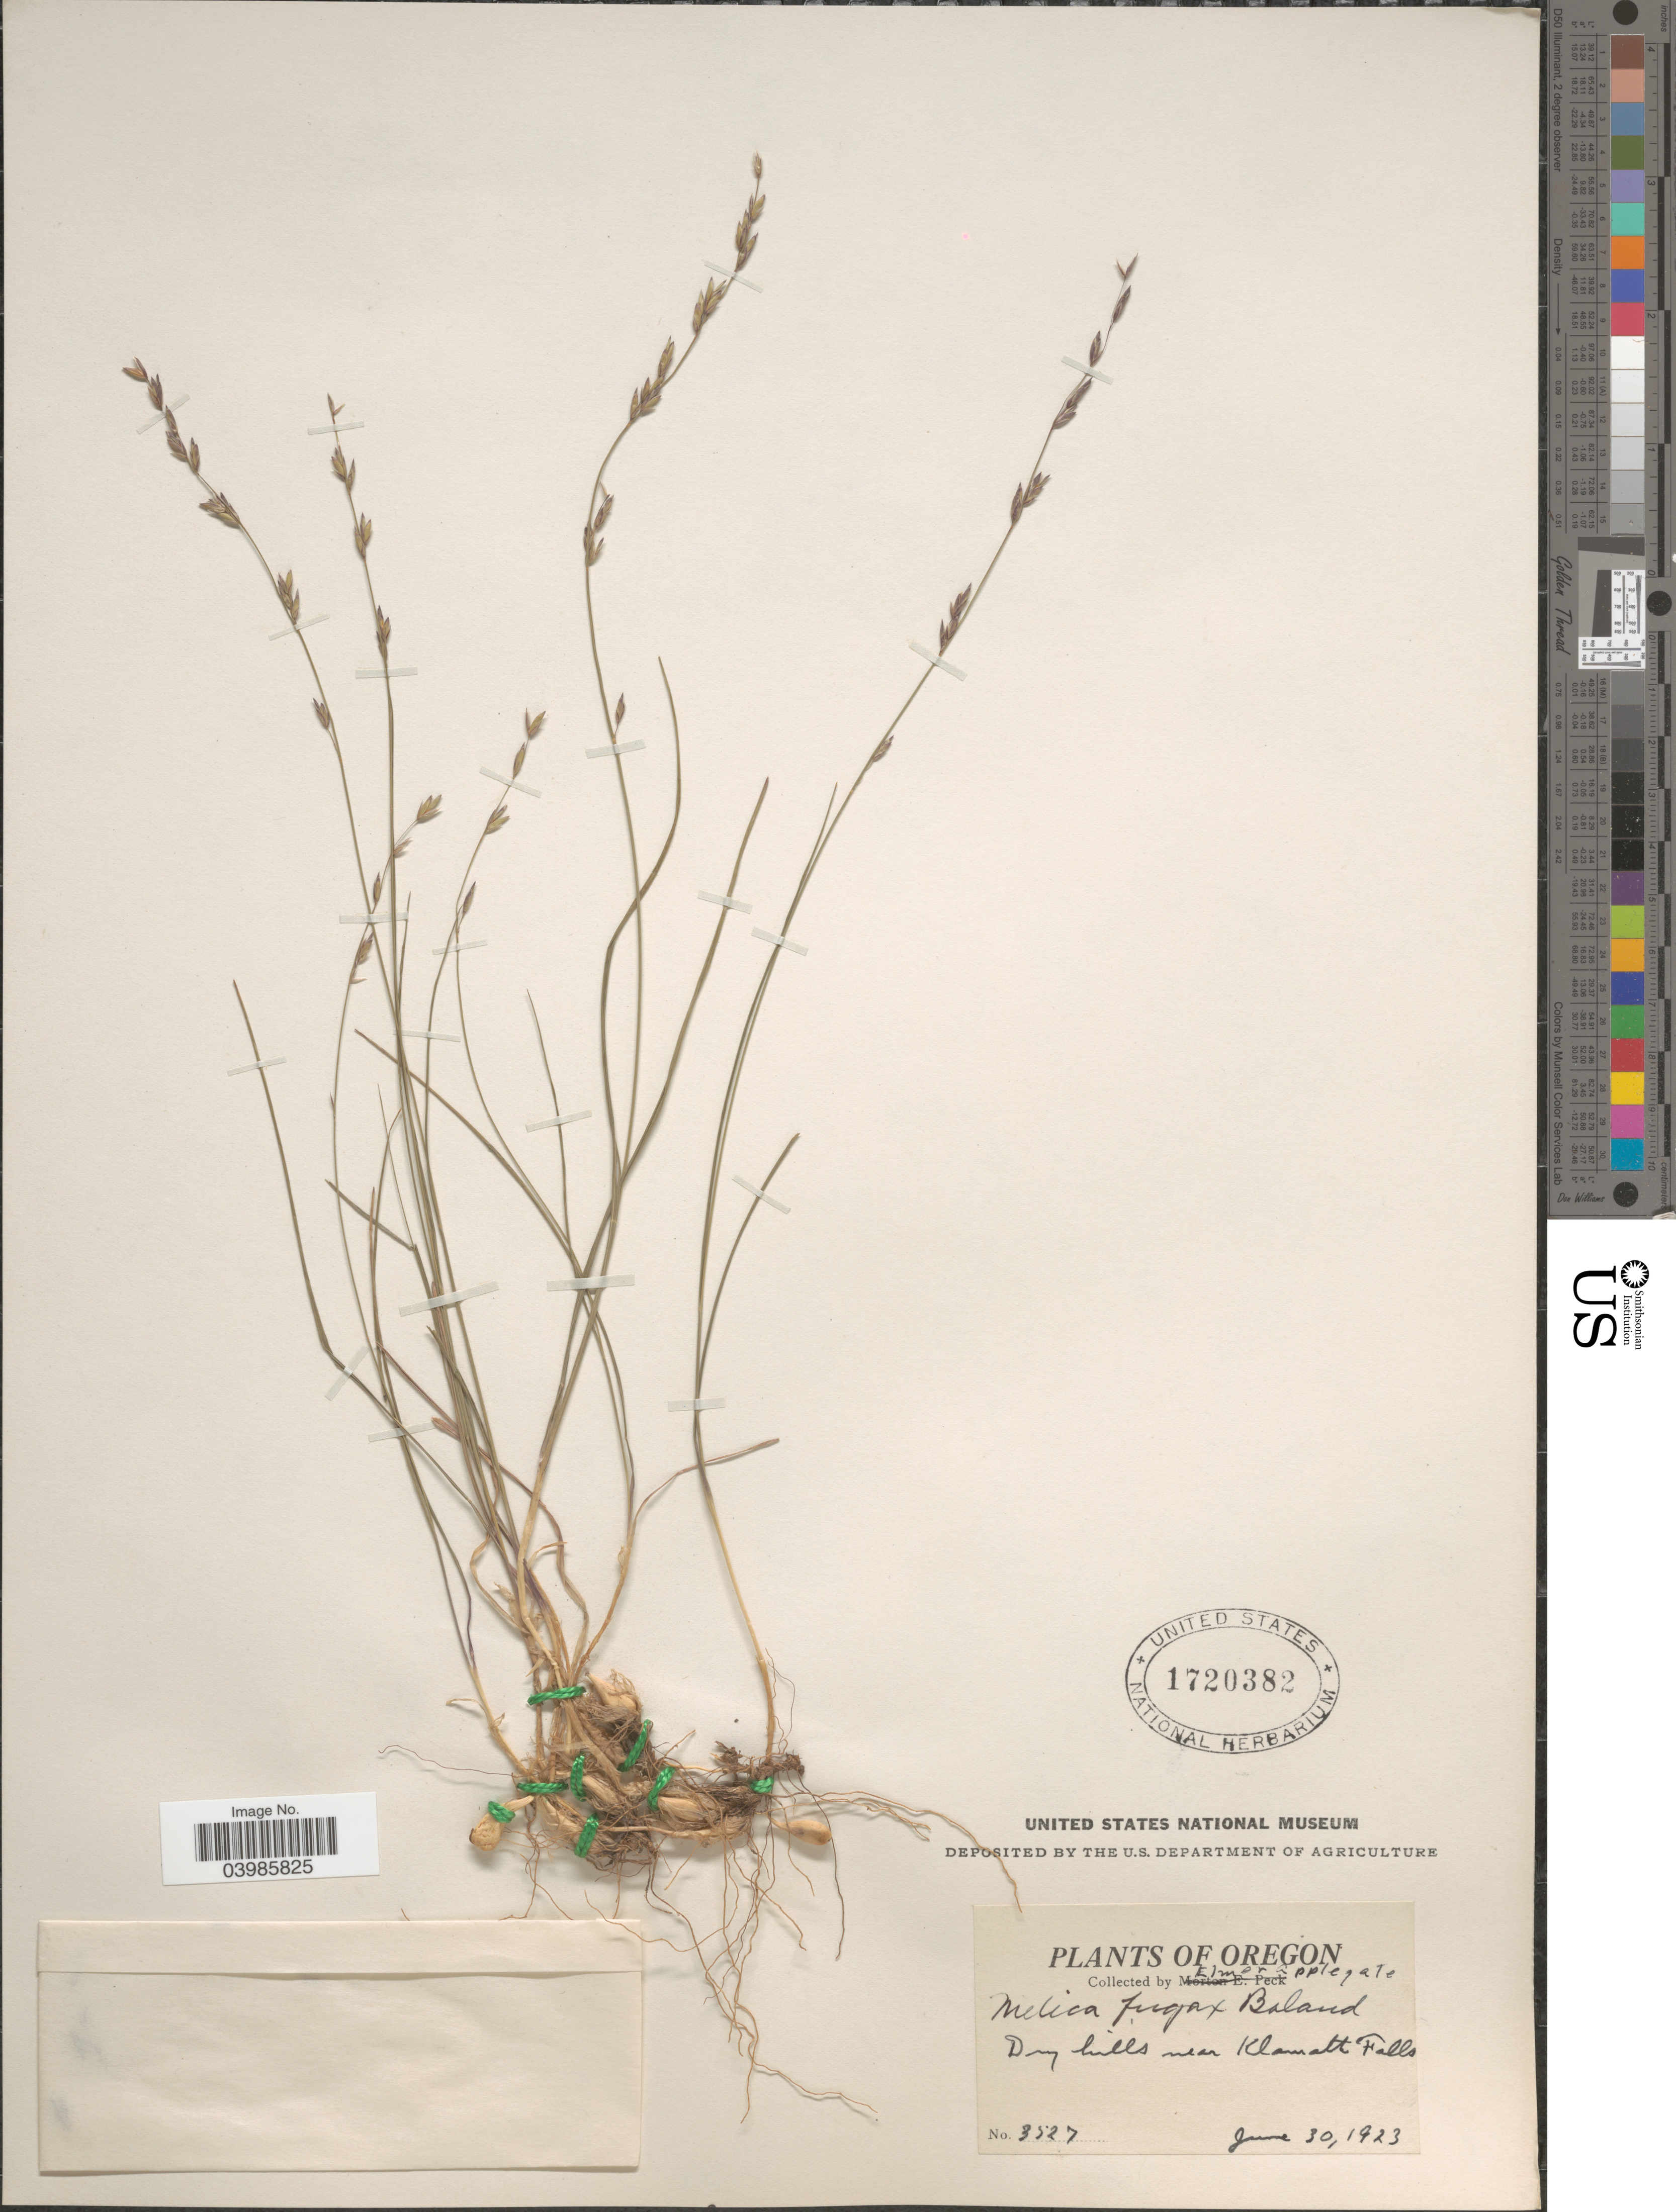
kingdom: Plantae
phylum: Tracheophyta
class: Liliopsida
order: Poales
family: Poaceae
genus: Melica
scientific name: Melica fugax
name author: Bol.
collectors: E. I. Applegate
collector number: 3527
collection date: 1923-06-30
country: United States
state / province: Oregon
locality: Dry hills near Klamath Falls.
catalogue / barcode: US 1720382